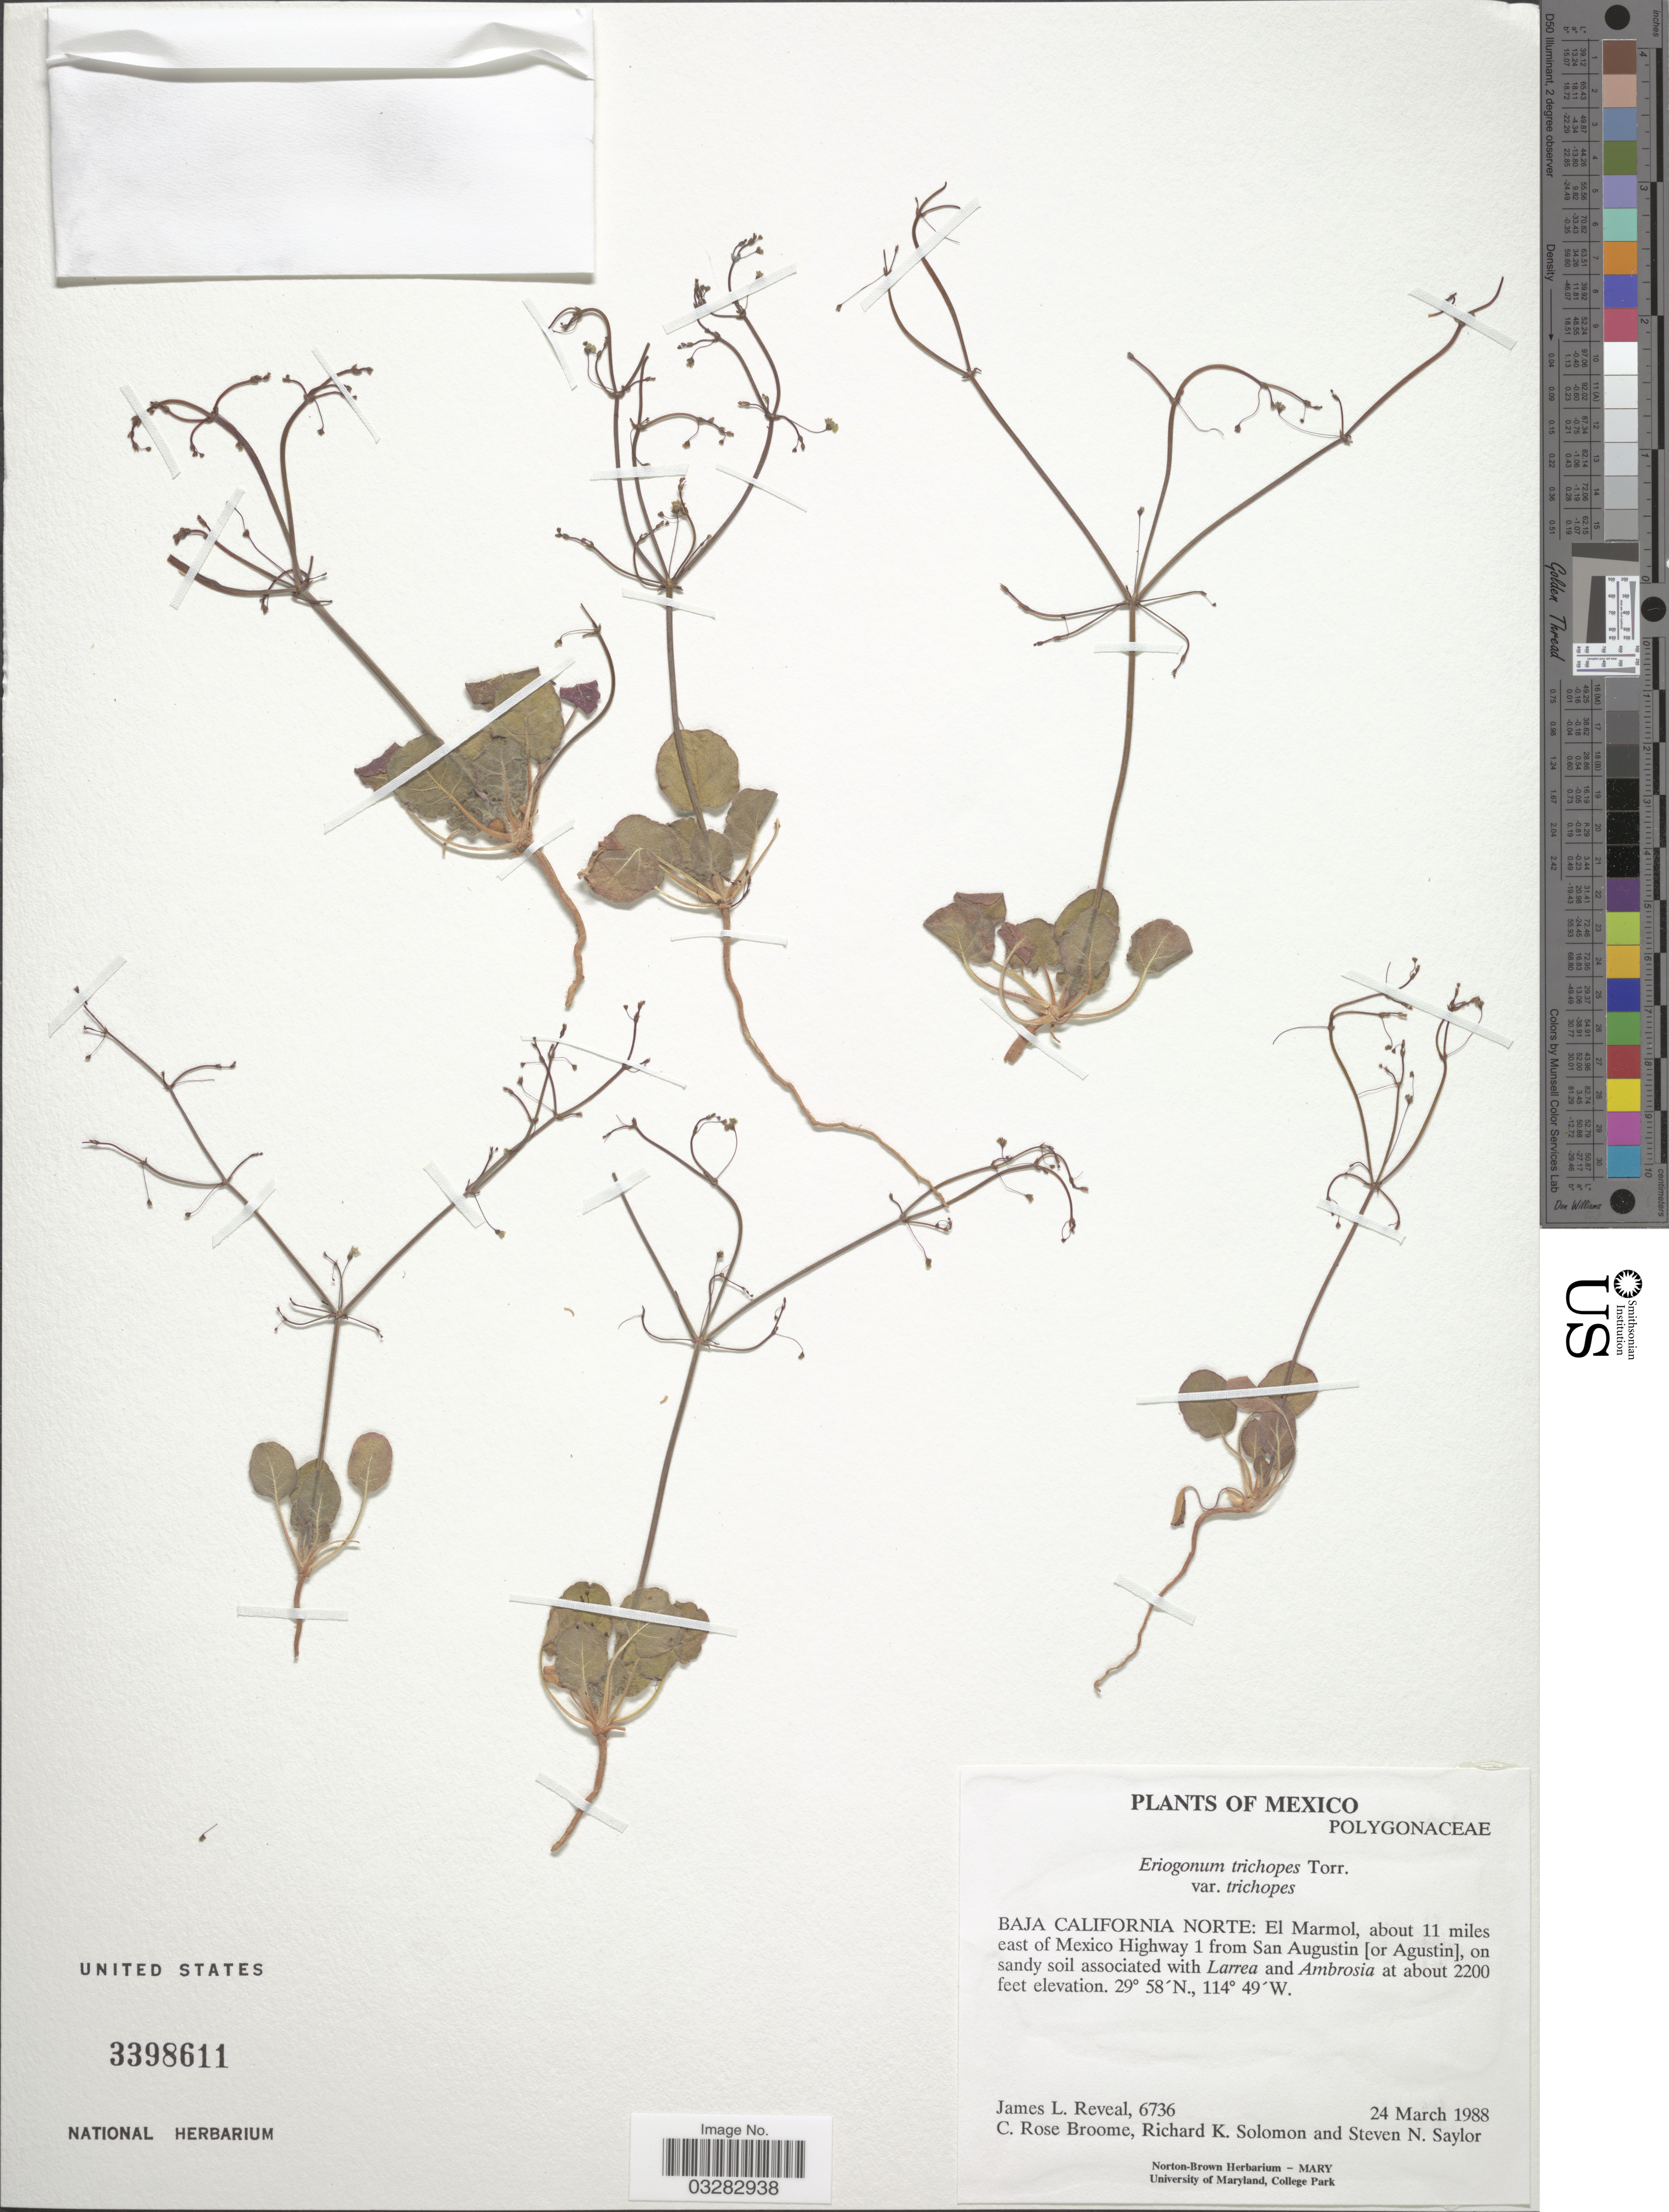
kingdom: Plantae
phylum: Tracheophyta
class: Magnoliopsida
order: Caryophyllales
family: Polygonaceae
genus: Eriogonum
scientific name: Eriogonum trichopes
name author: Torr.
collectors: J. L. Reveal, C. R. Broome, R. Solomon & S. Saylor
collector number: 6736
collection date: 1988-03-24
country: Mexico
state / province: Baja California Norte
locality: El Marmol, about 11 miles east of Mexico Highway 1 from San Augustin [or Agustin].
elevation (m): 671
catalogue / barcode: US 3398611